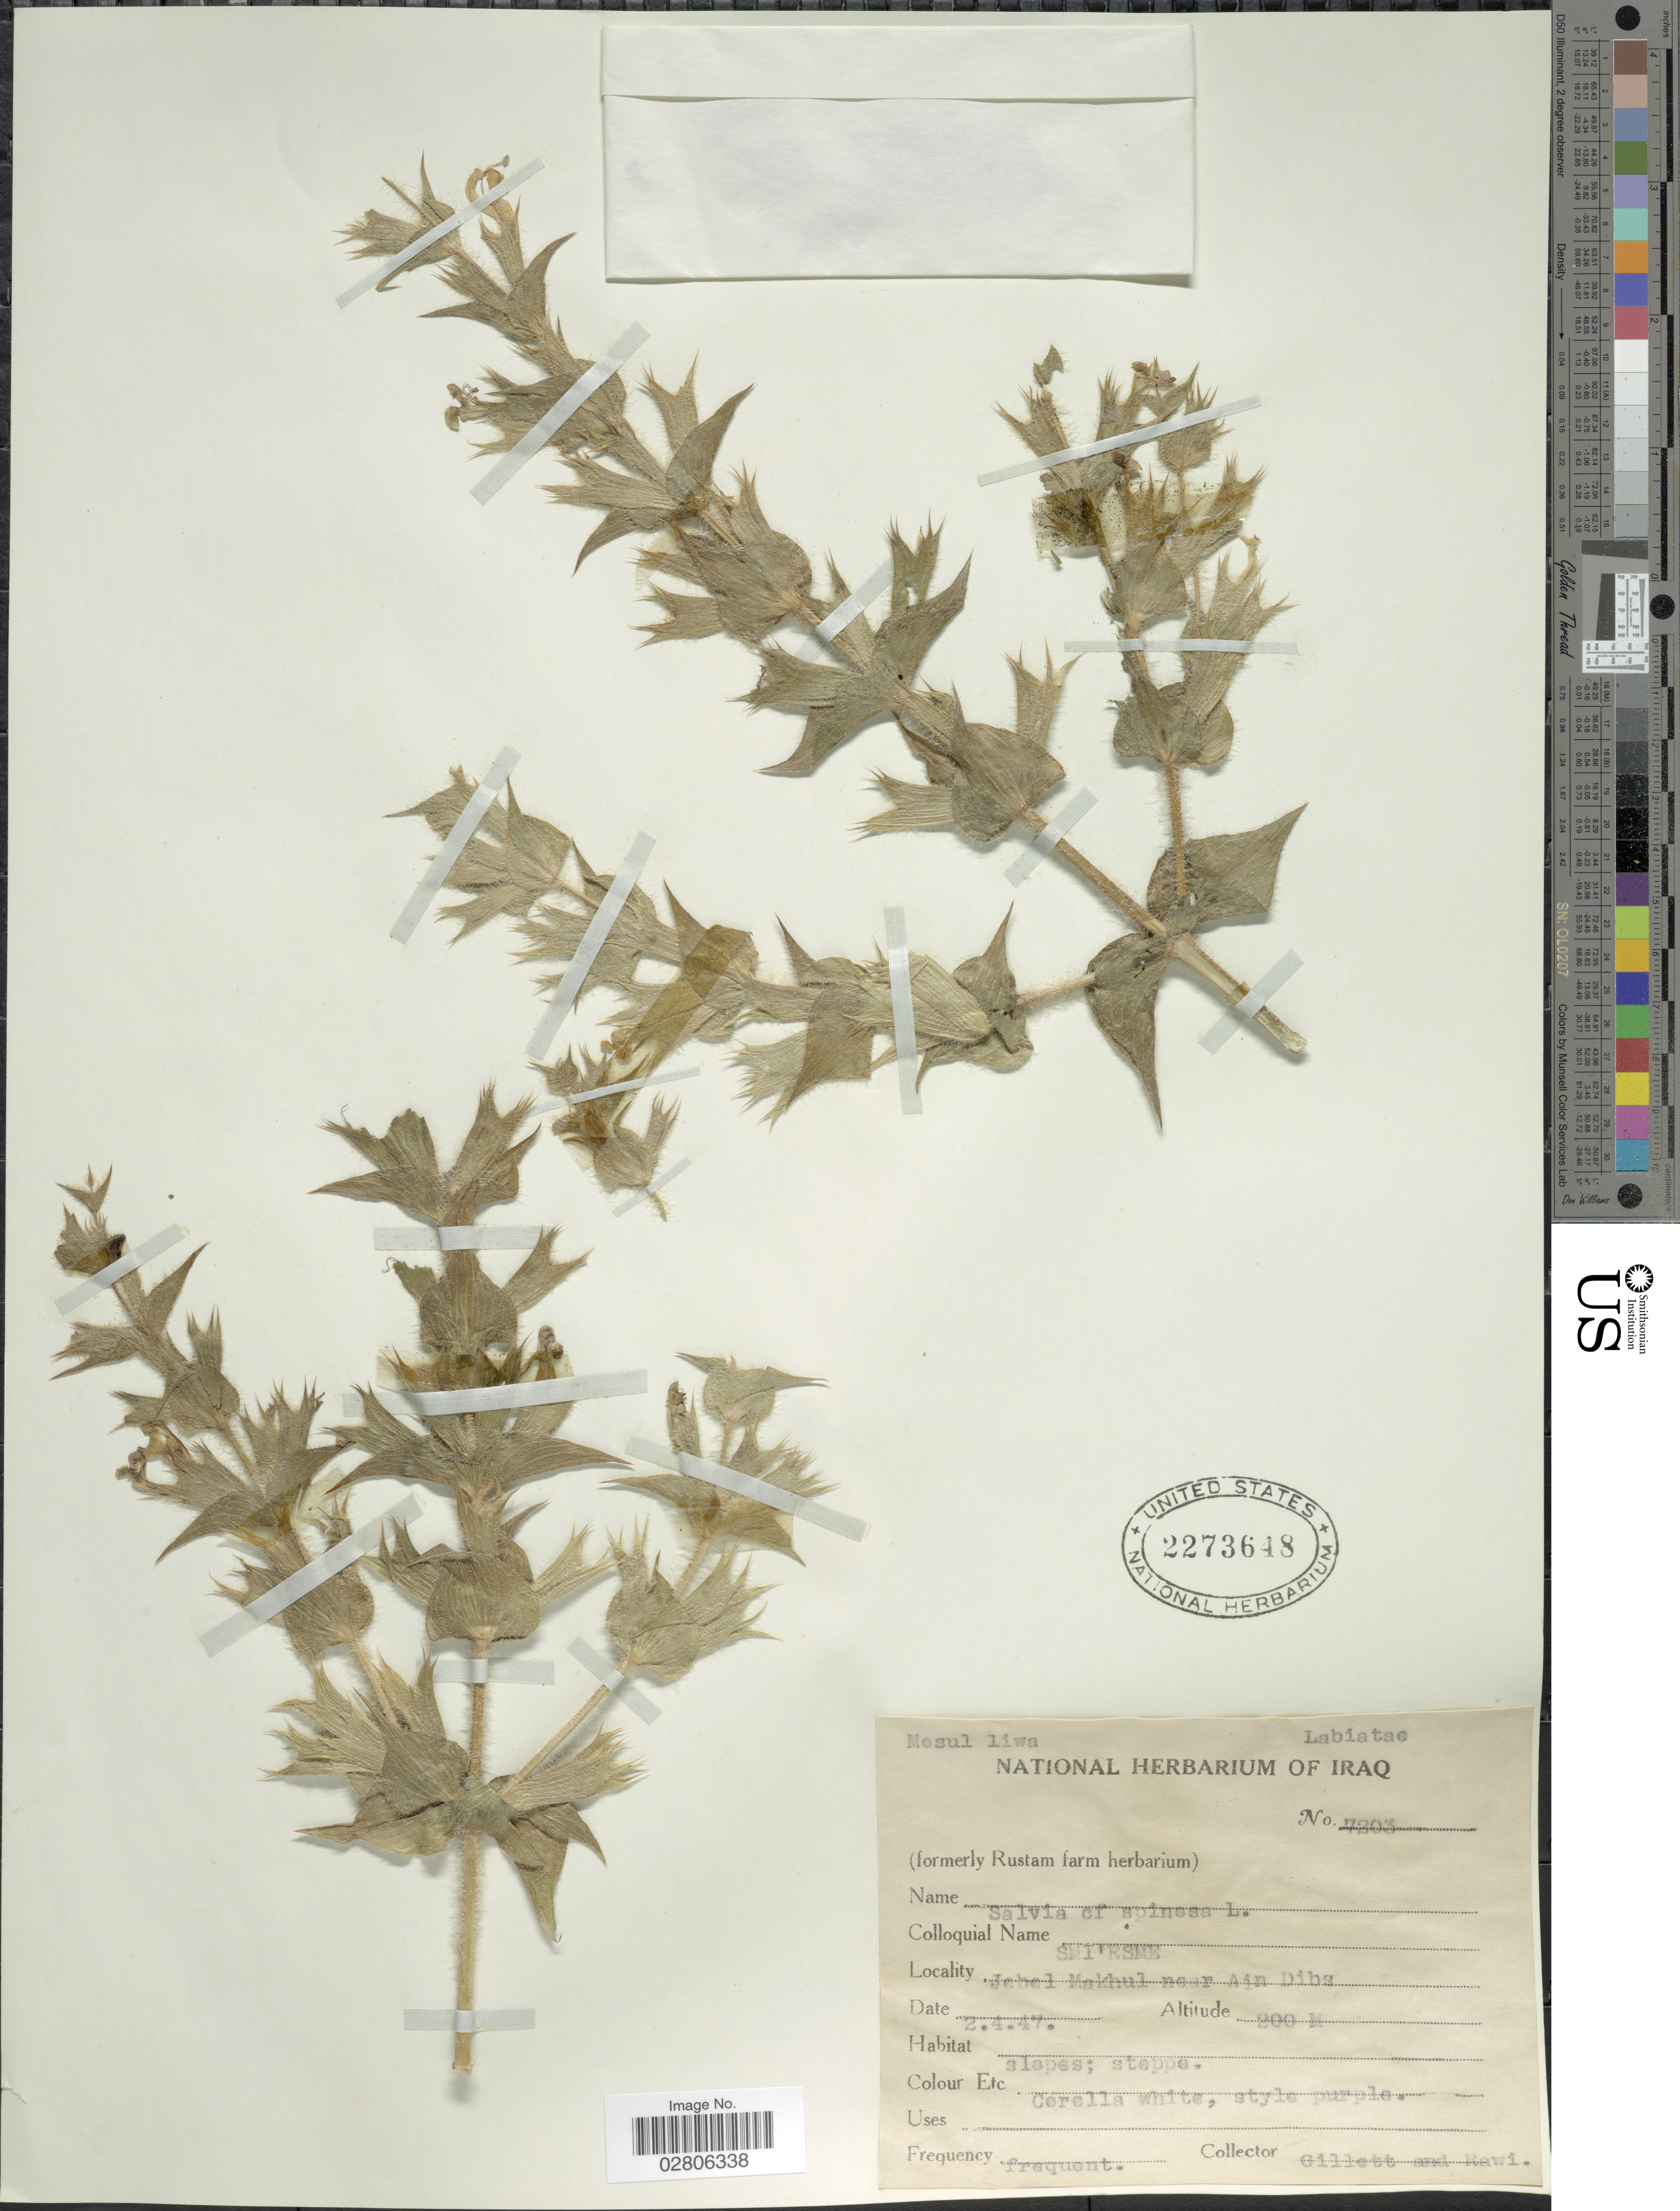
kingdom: Plantae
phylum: Tracheophyta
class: Magnoliopsida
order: Lamiales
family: Lamiaceae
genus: Salvia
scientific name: Salvia spinosa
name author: L.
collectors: Gillett, -- & -. Rawi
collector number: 7203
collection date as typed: Transcribed d/m/y: 2/4/47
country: Iraq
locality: Mesul liwa, Jebel Makhul near Ain Dibs.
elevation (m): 200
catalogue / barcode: US 2273648